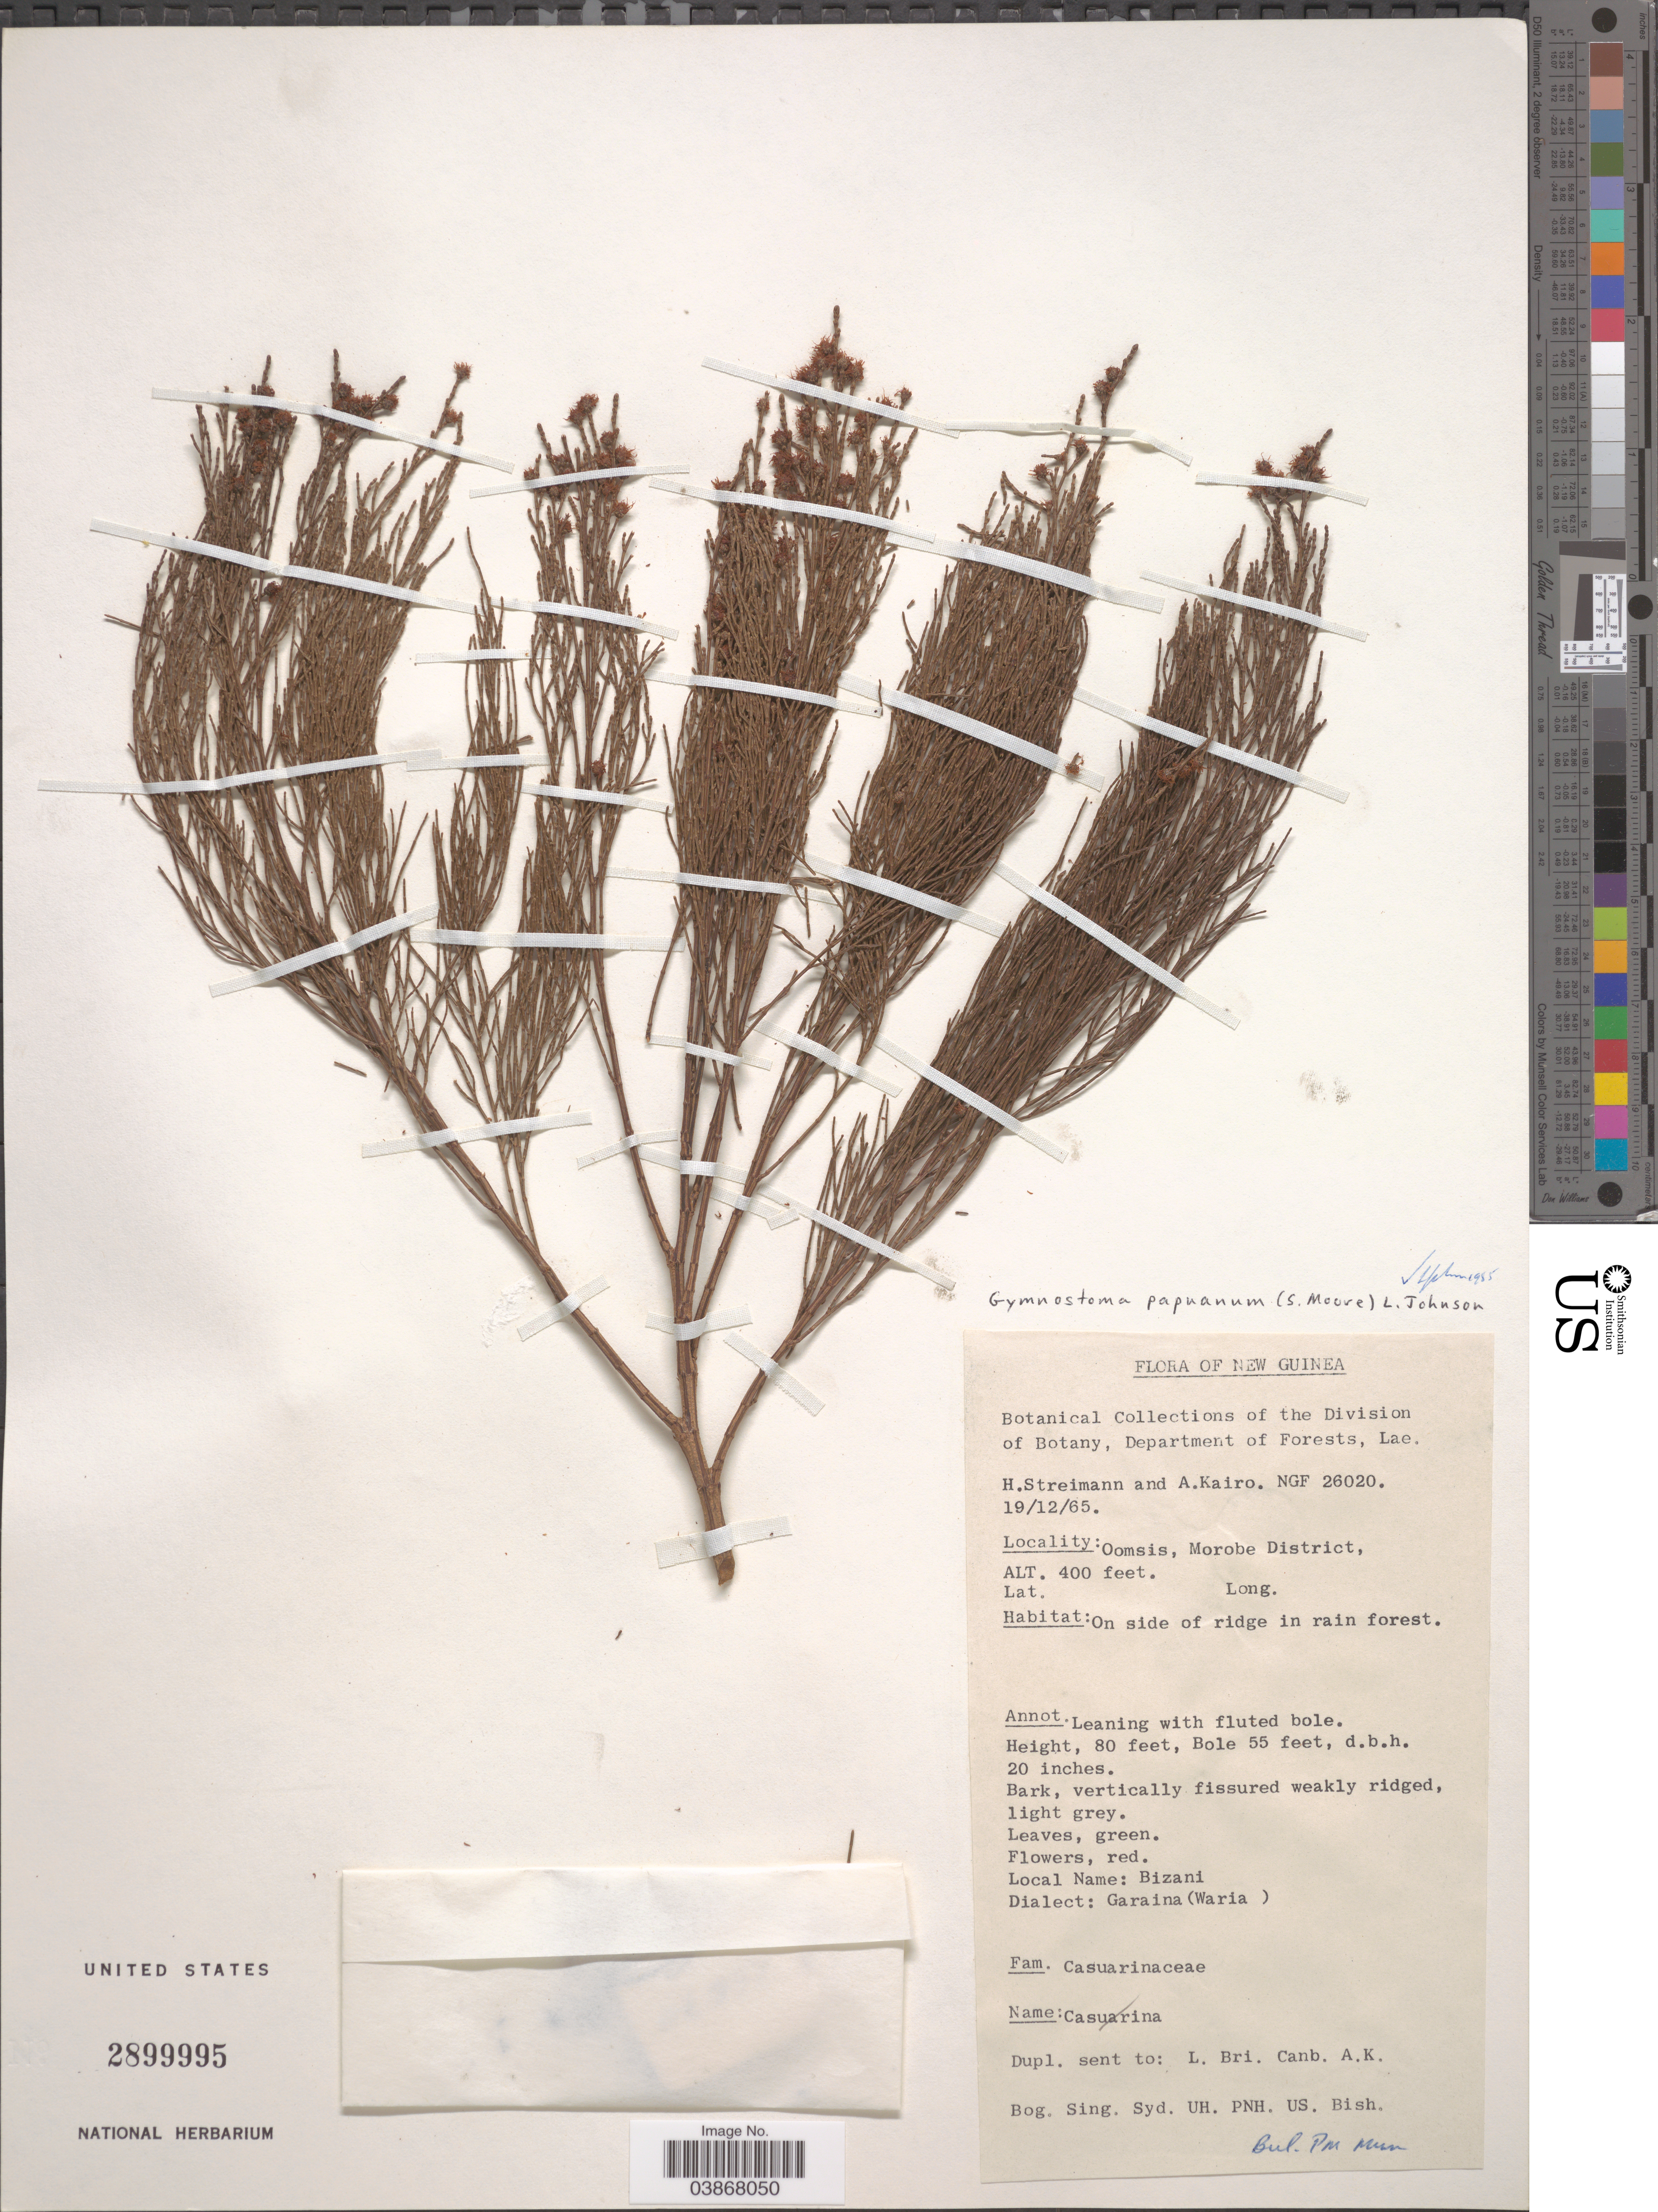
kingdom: Plantae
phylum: Tracheophyta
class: Magnoliopsida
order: Fagales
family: Casuarinaceae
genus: Gymnostoma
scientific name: Gymnostoma papuanum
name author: (S. Moore) L.A.S. Johnson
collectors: H. Streimann & A. Kairo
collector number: NGF 26020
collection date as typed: Transcribed d/m/y: 19/12/65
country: Papua New Guinea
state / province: Morobe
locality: New Guinea. Oomsis, Morobe District.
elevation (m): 122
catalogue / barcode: US 2899995